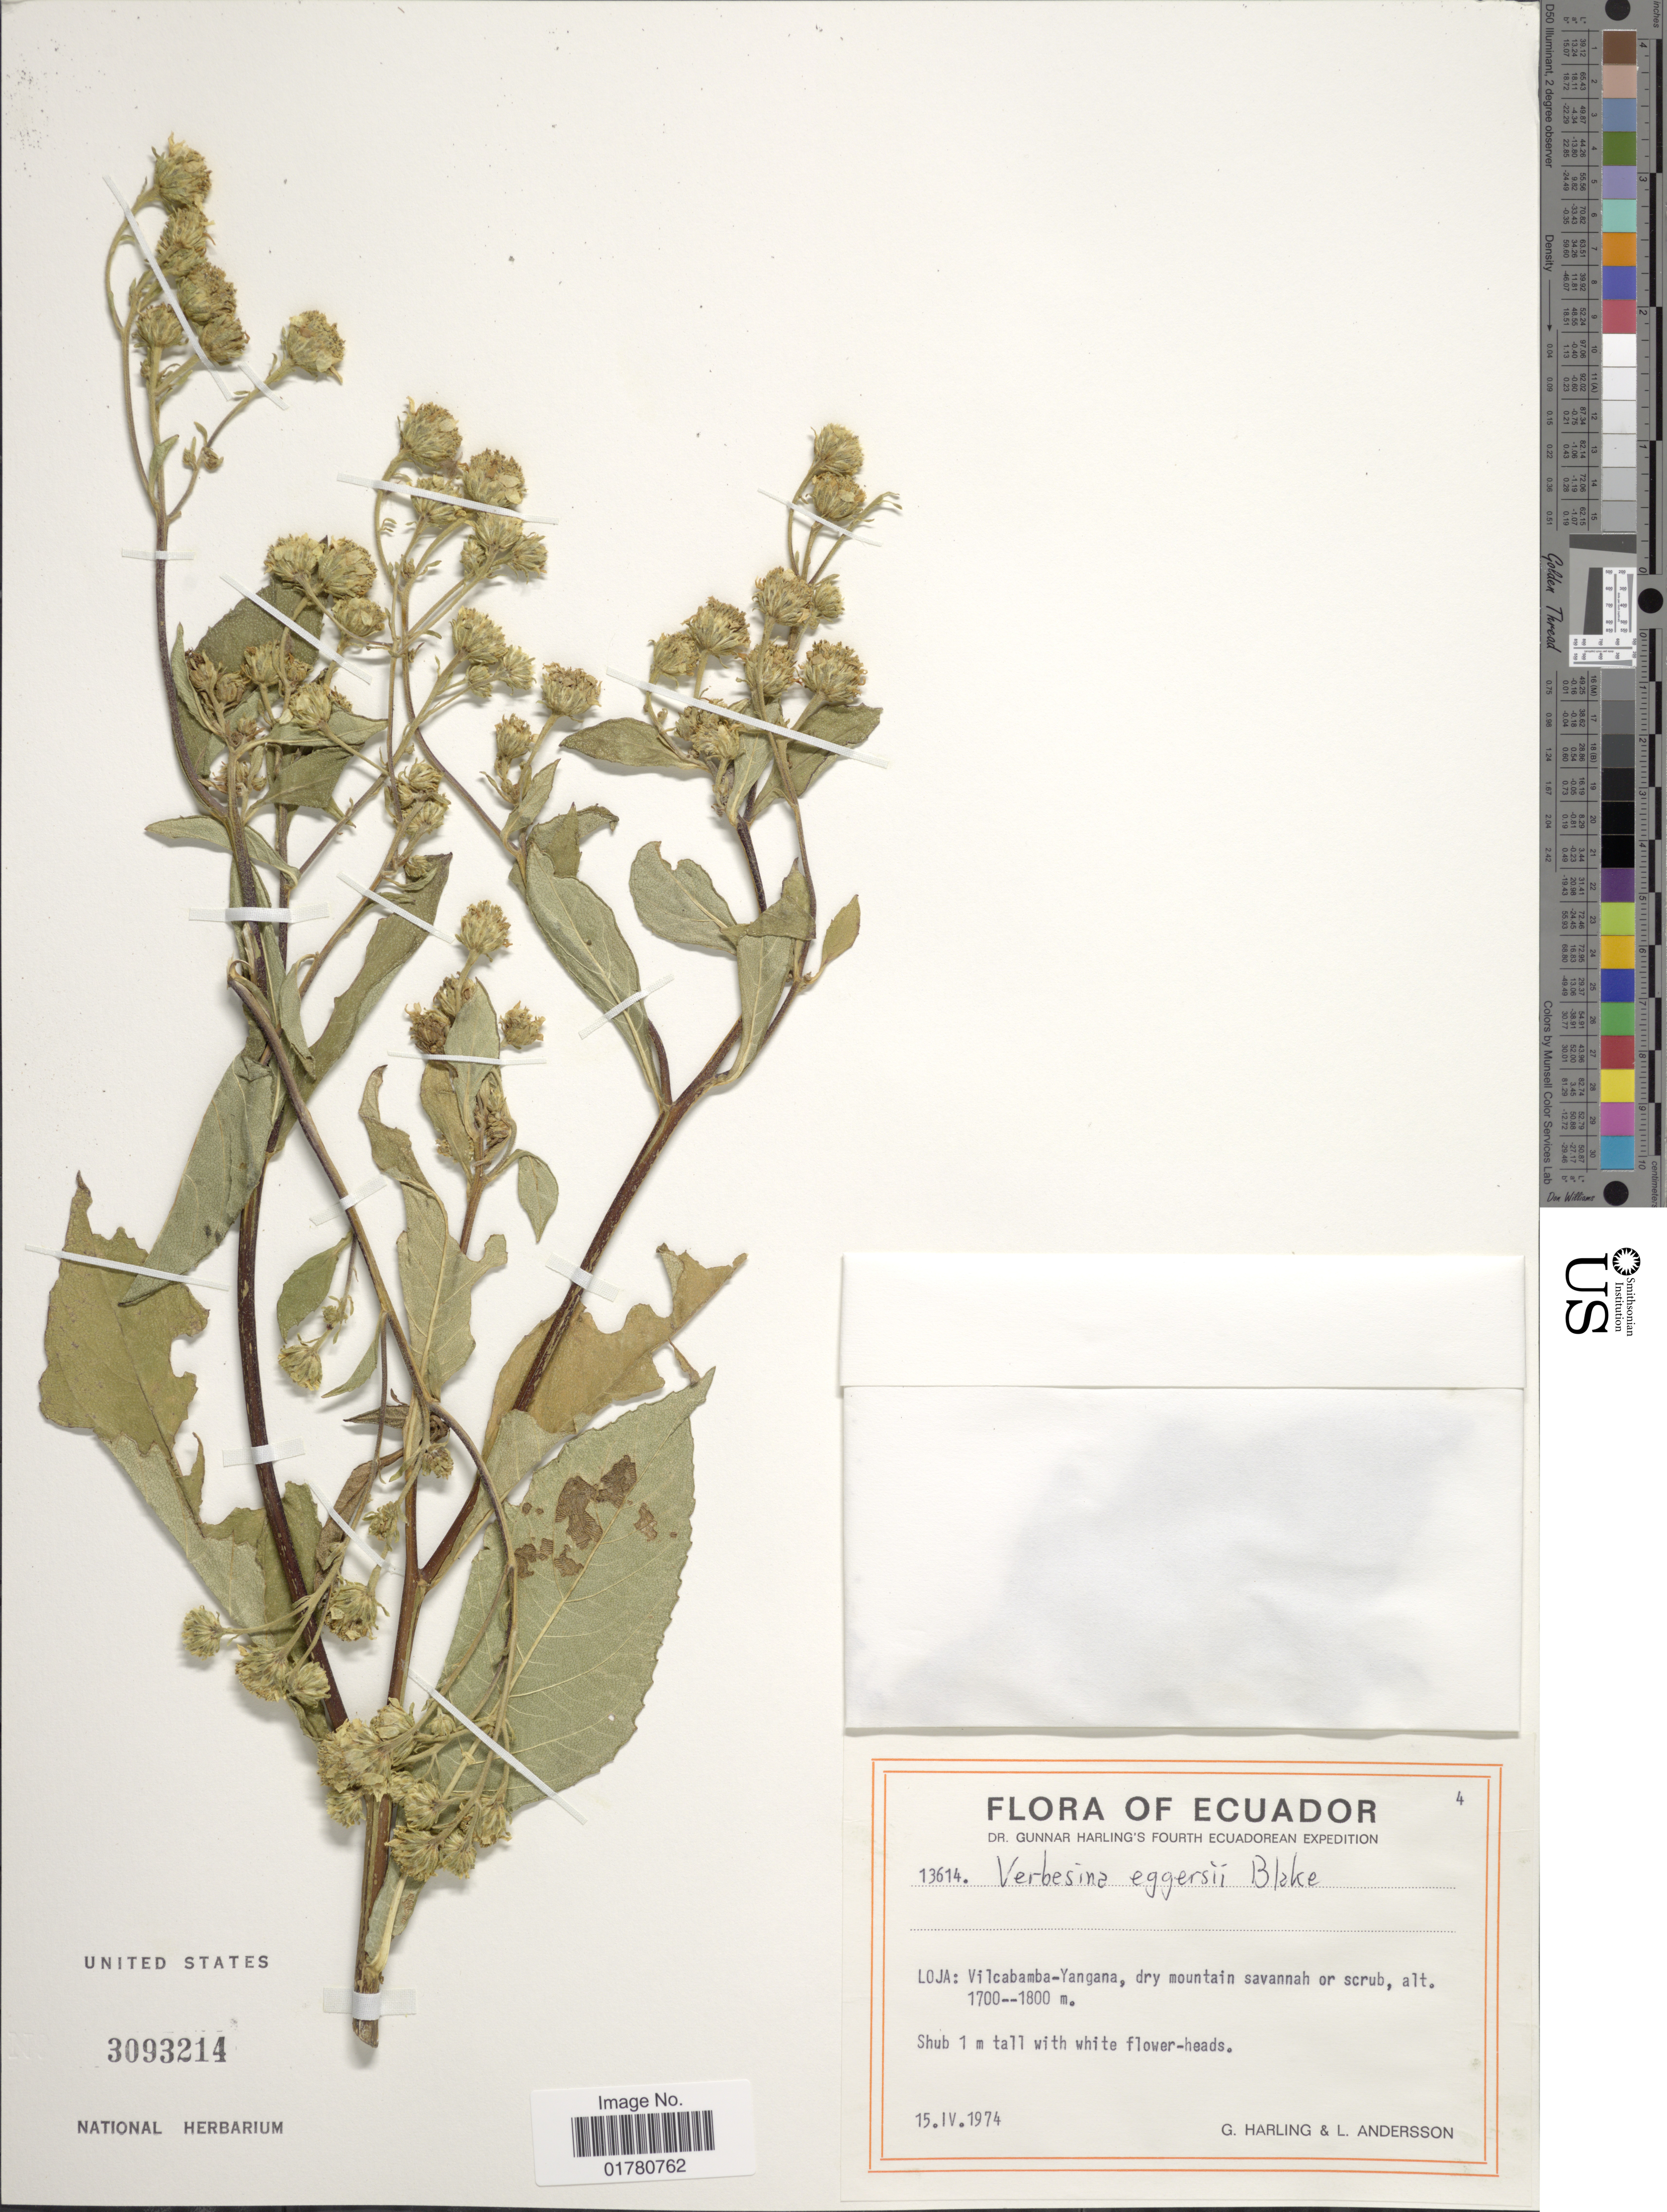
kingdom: Plantae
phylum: Tracheophyta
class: Magnoliopsida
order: Asterales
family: Asteraceae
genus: Verbesina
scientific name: Verbesina eggersii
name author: Hieron.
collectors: G. Harling & L. Andersson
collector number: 13614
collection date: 1974-04-15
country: Ecuador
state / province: Loja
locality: Volcabamba-Yangana, dry mountain savannah or scrub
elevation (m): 1700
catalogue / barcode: US 3093214